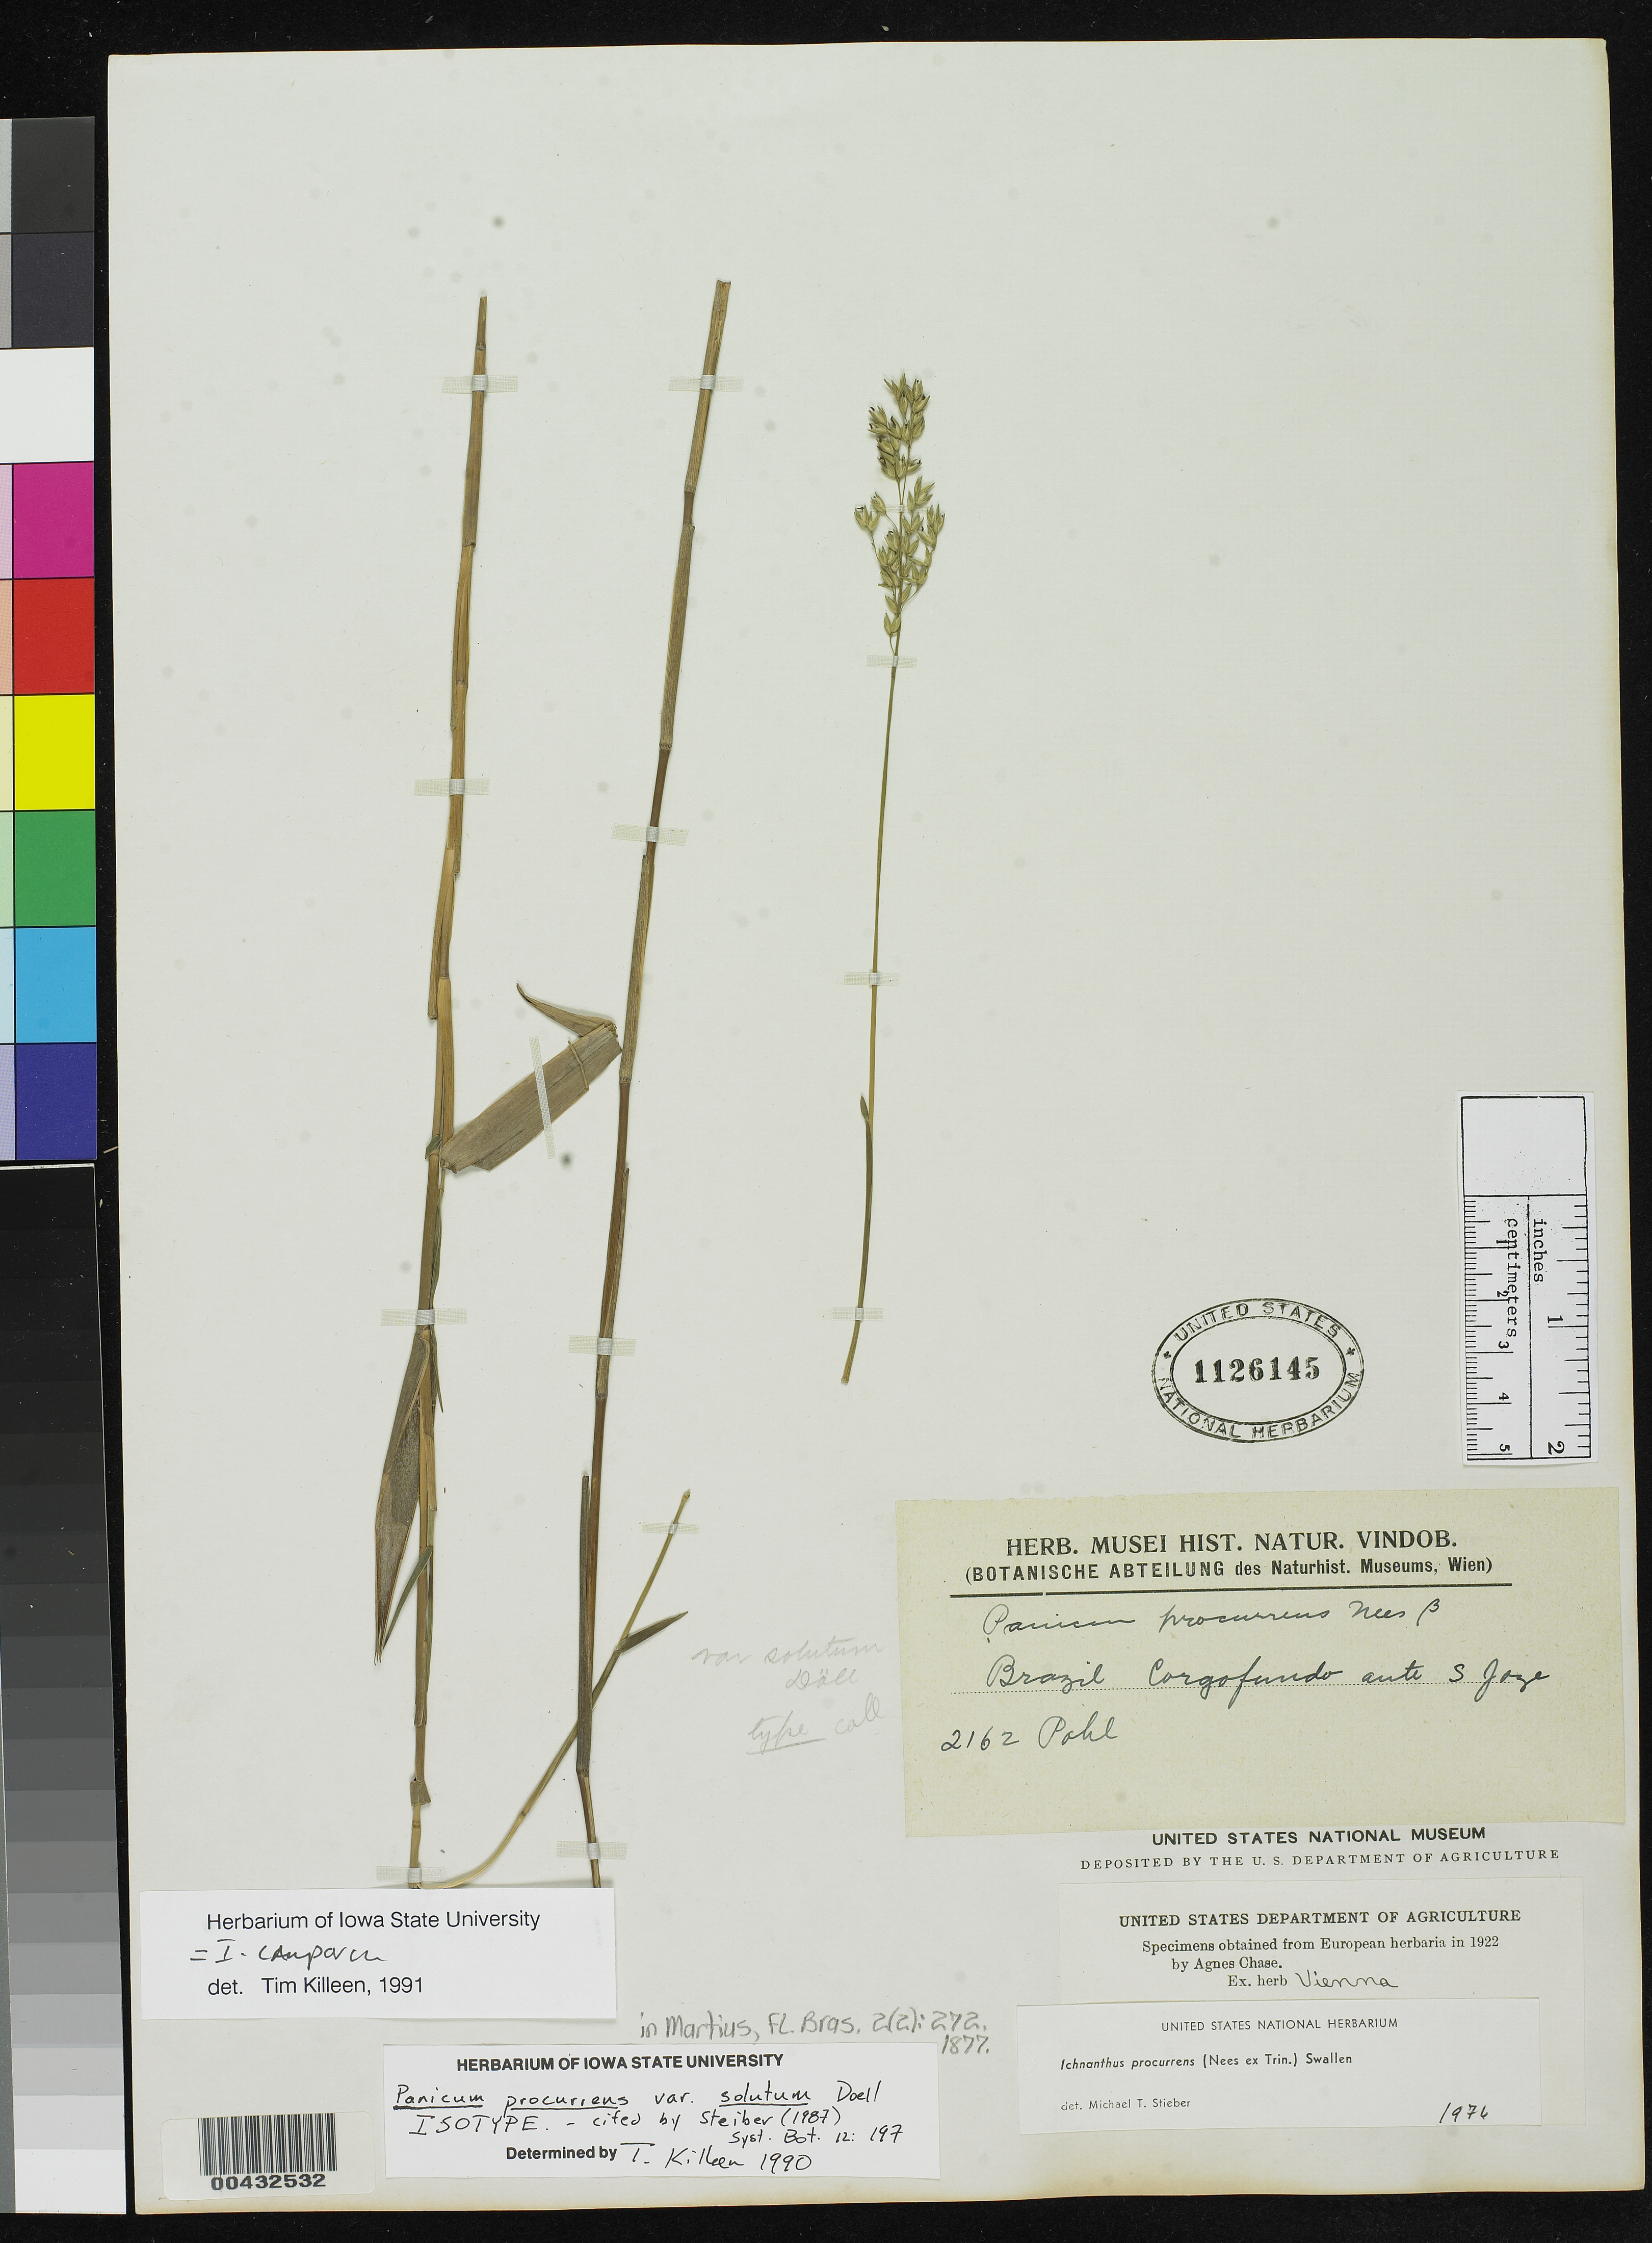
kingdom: Plantae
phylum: Tracheophyta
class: Liliopsida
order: Poales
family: Poaceae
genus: Panicum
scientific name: Panicum procurrens var. solutum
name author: Döll in Mart.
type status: Isotype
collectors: J. B. E. Pohl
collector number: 2162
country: Brazil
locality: Corgofundo Anti S. Jorge.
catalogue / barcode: US 1126145